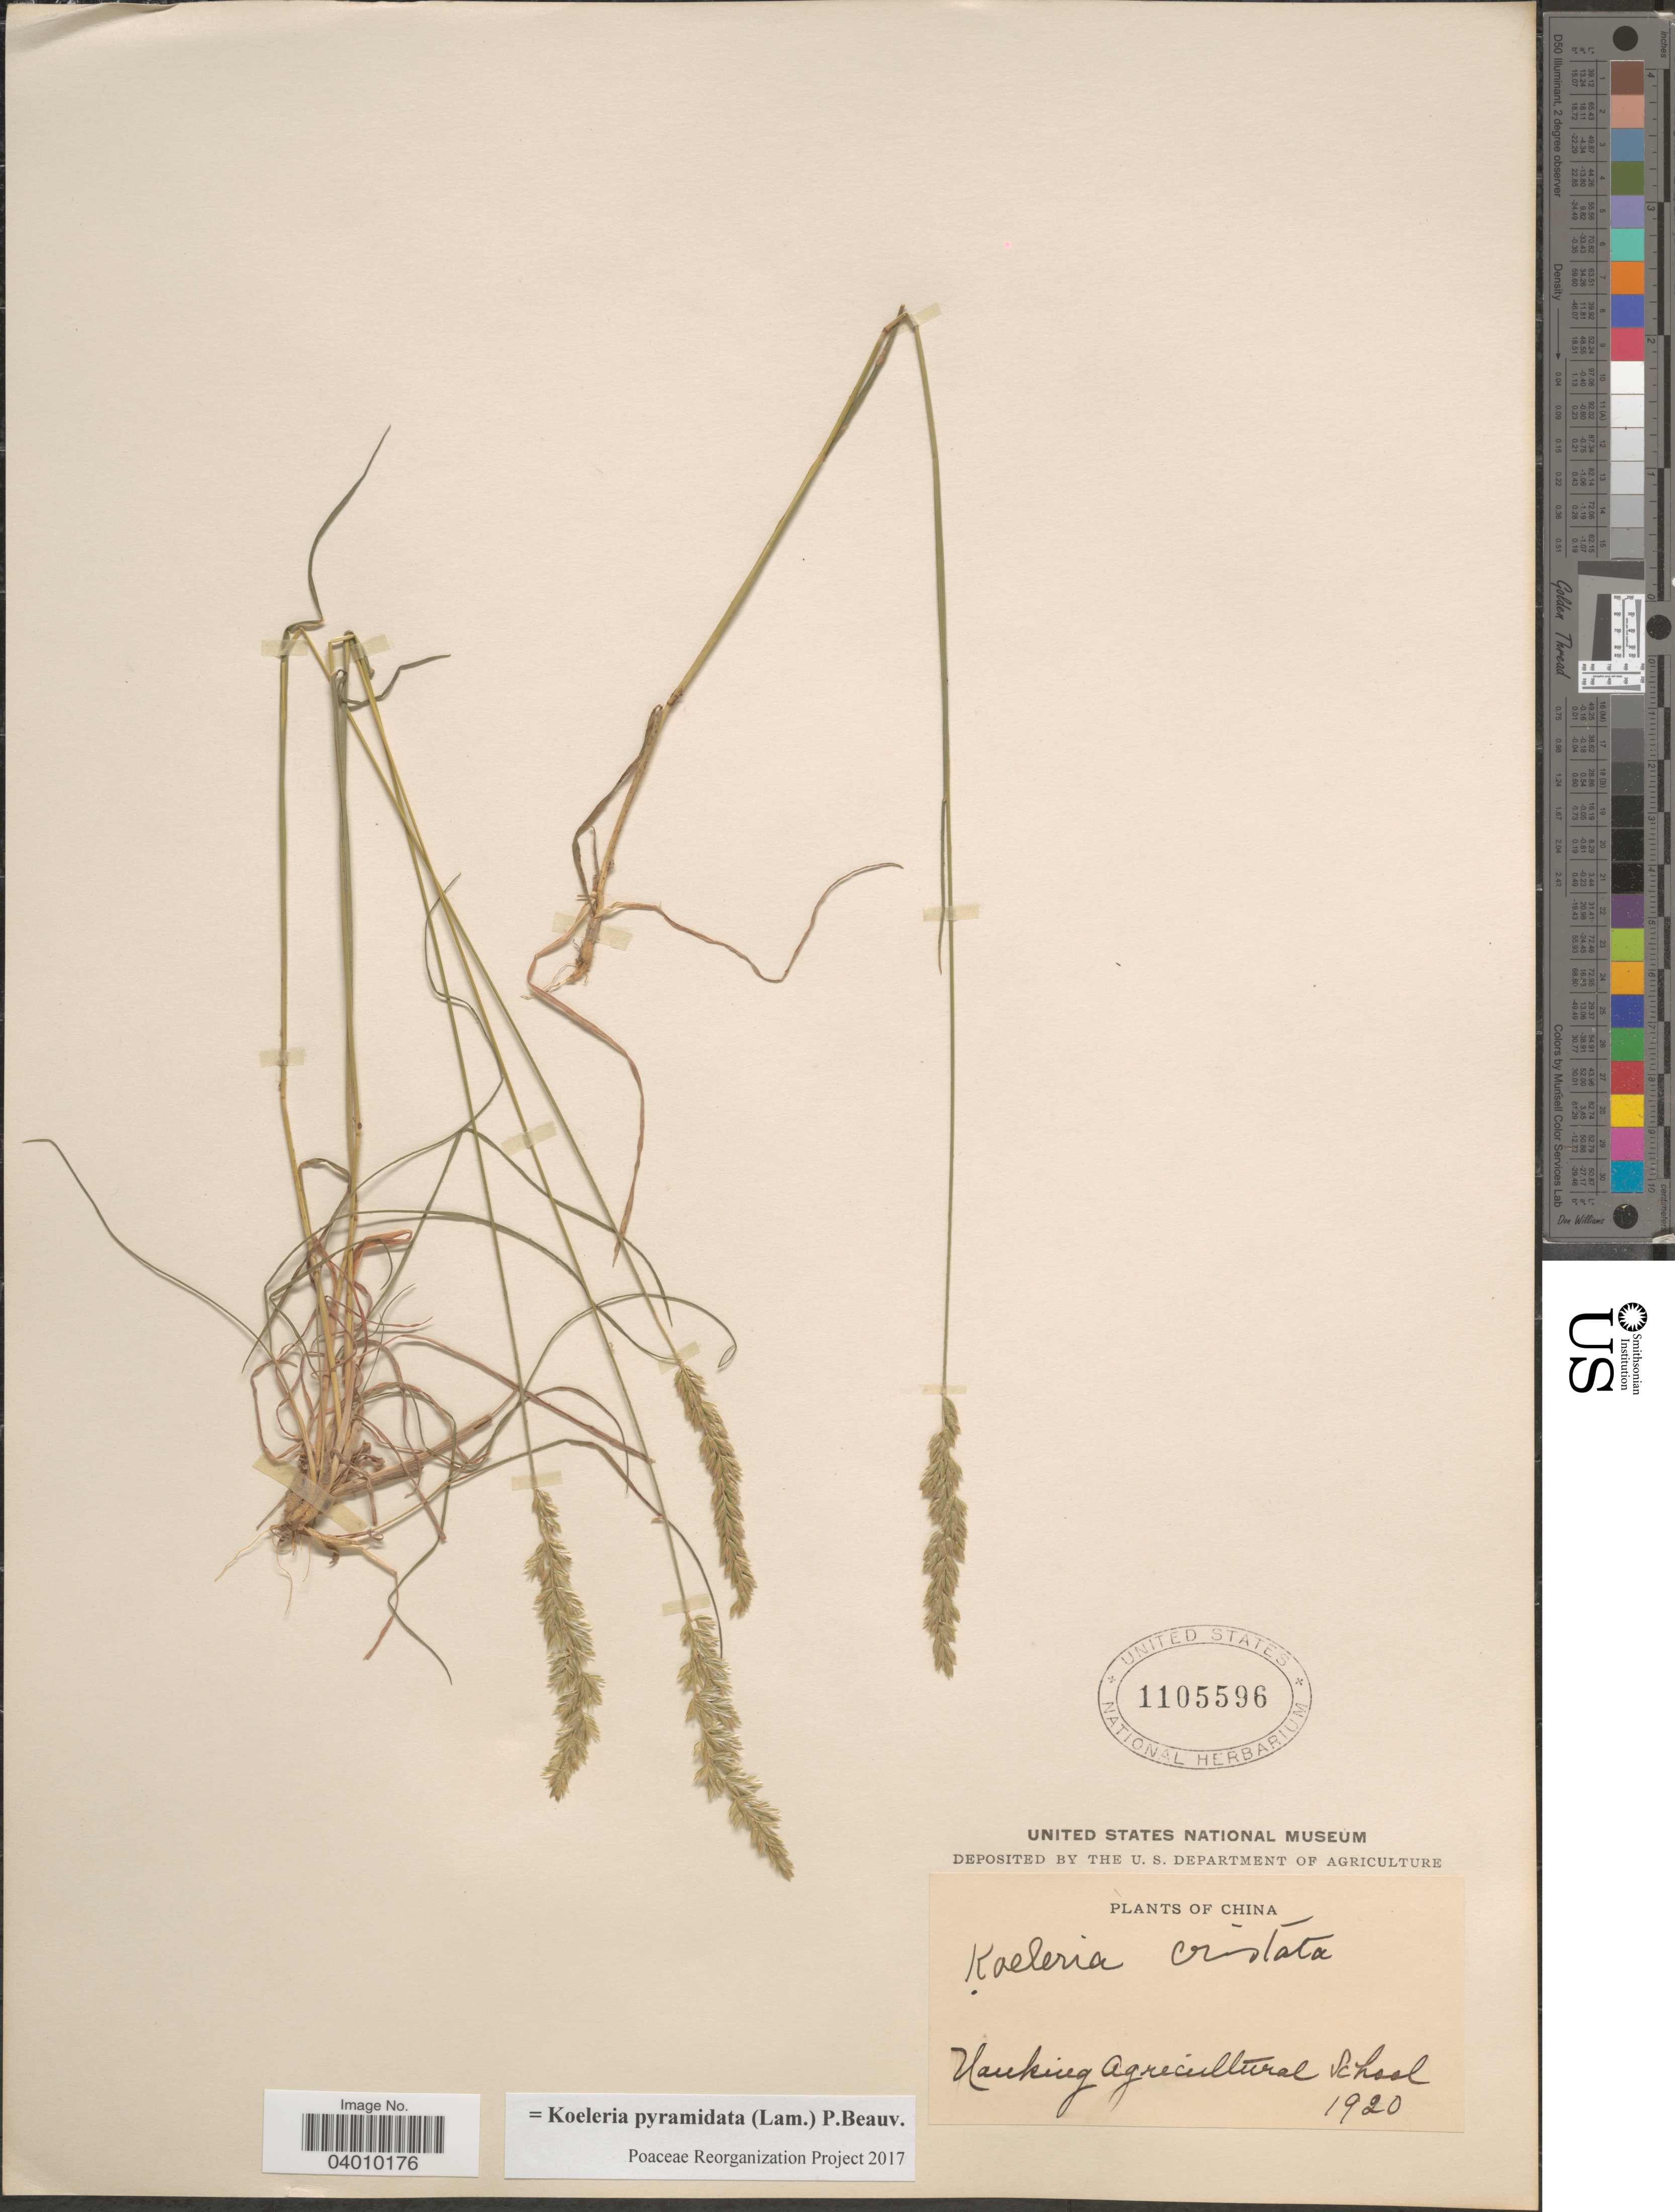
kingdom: Plantae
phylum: Tracheophyta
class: Liliopsida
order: Poales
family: Poaceae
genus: Koeleria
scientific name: Koeleria pyramidata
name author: (Lam.) P. Beauv.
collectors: Nanking Agricultural School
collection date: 1920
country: China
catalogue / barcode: US 1105596